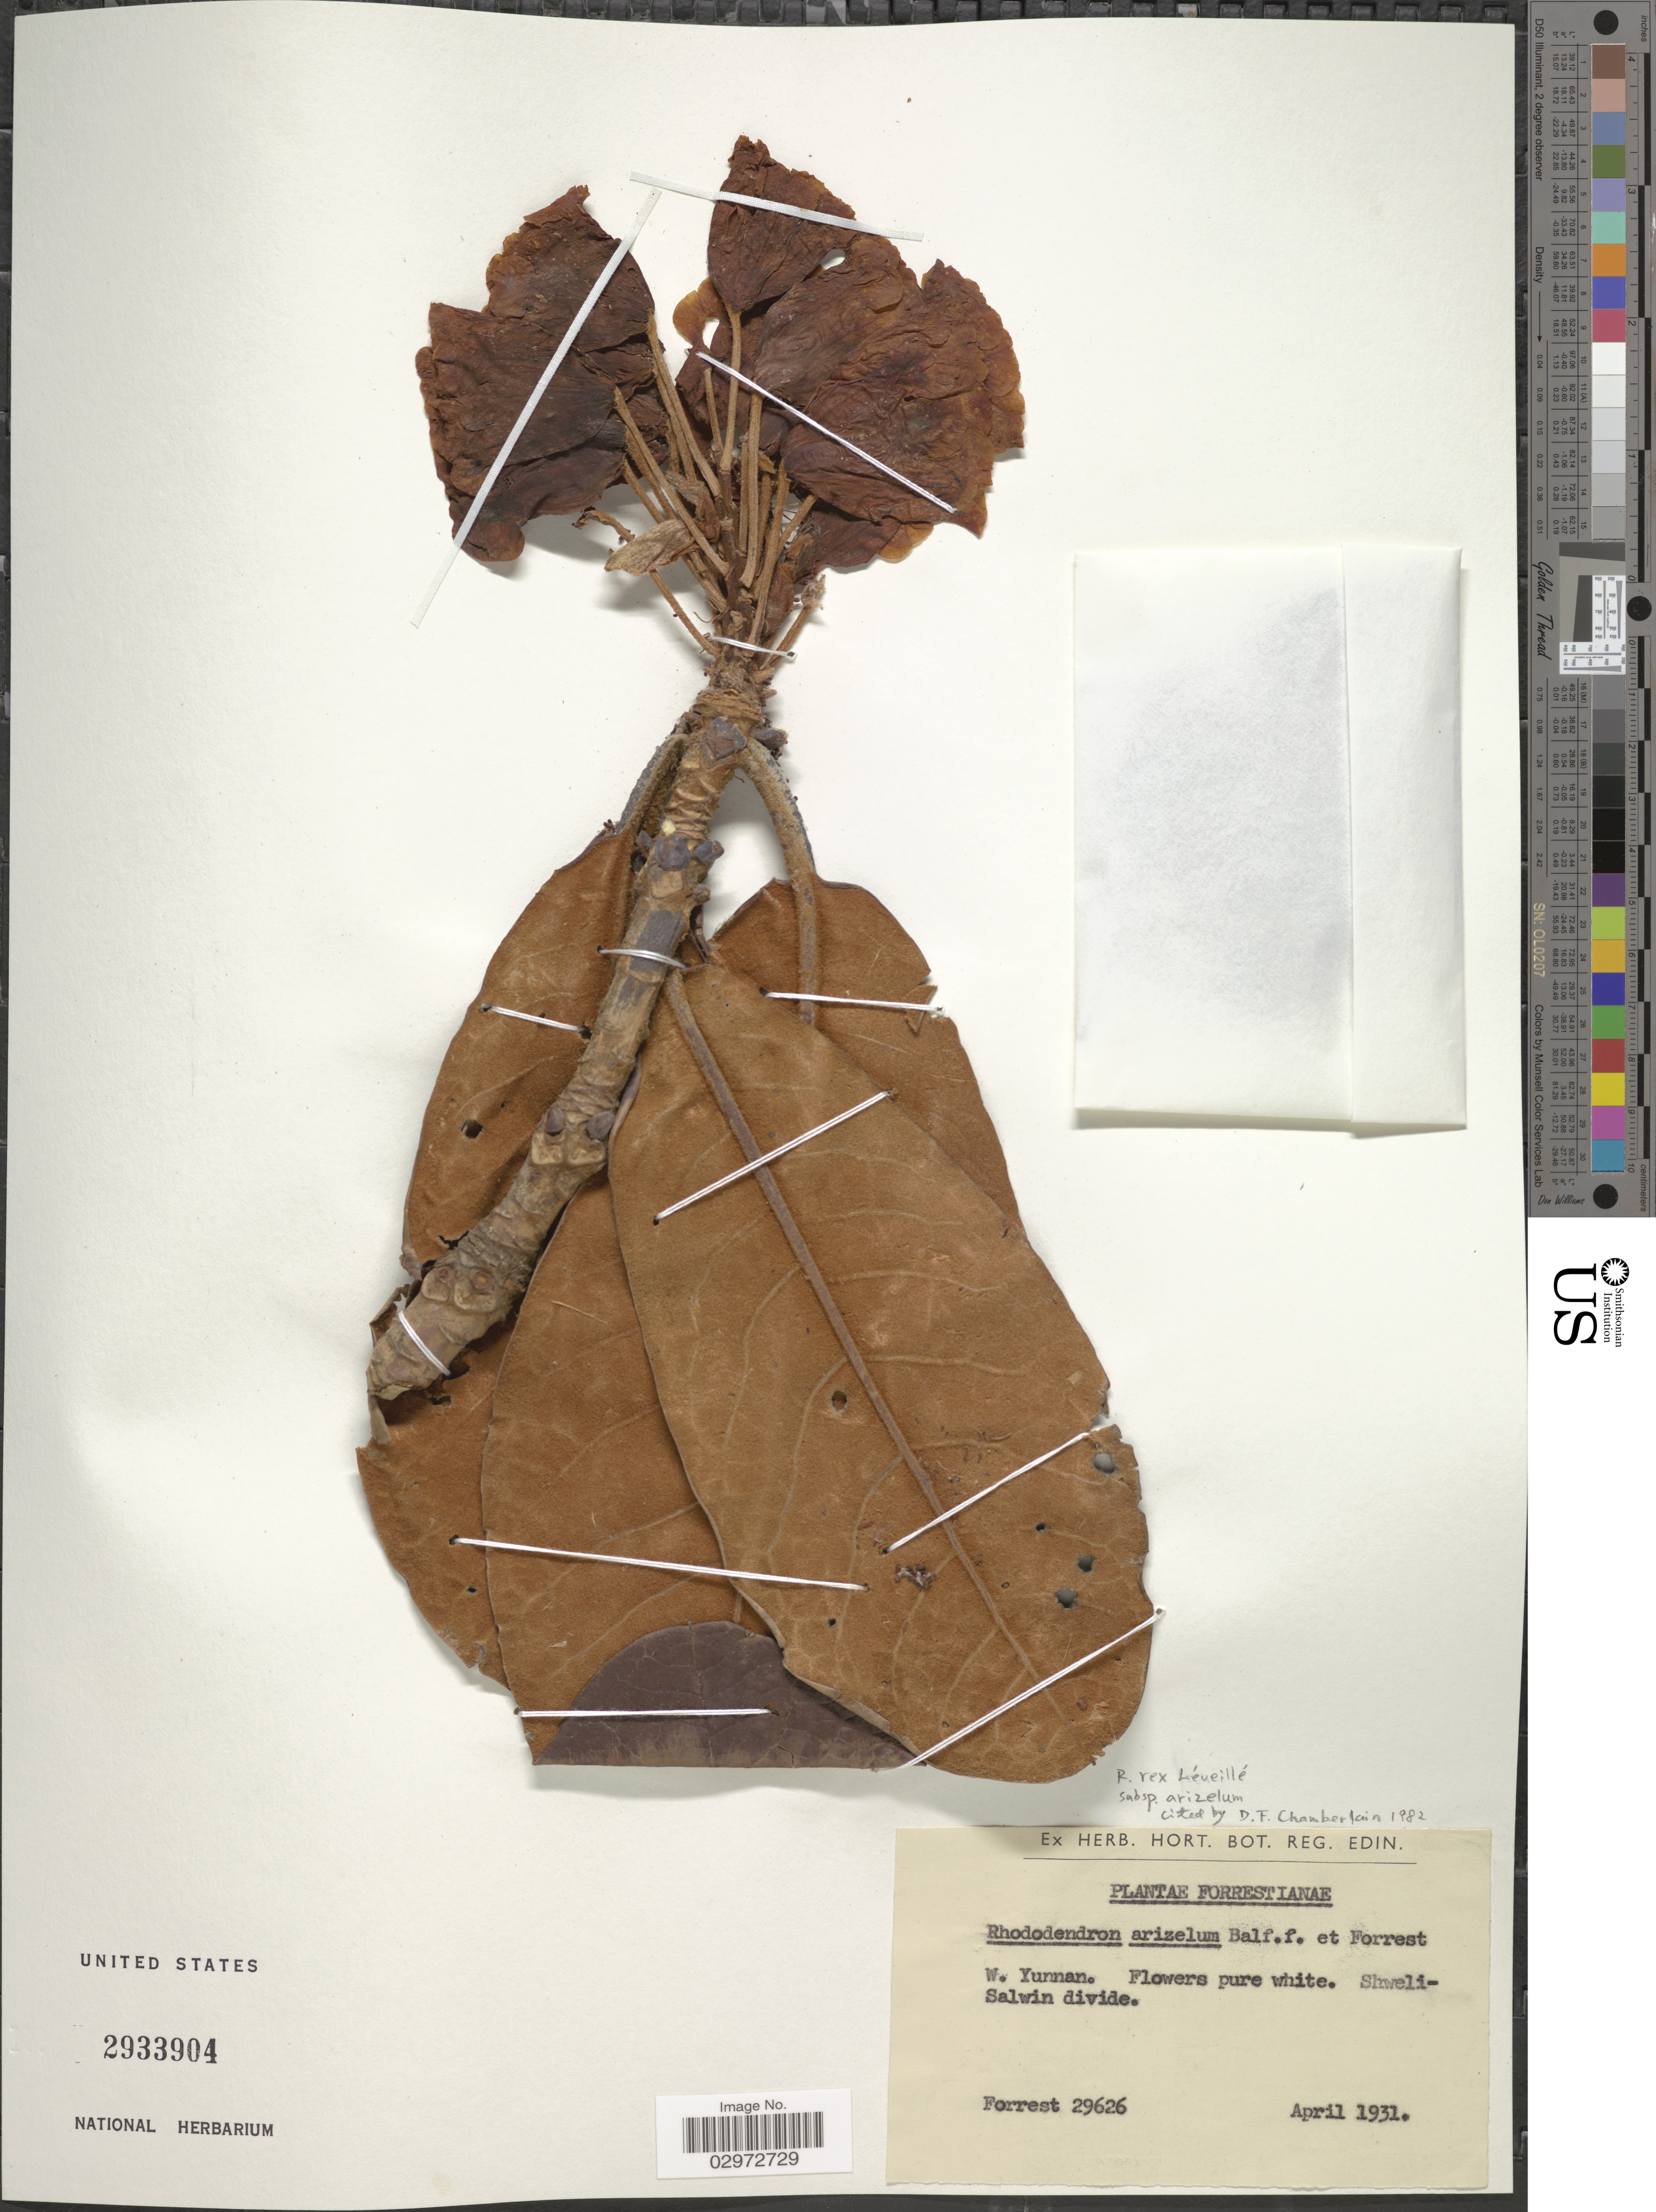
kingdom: Plantae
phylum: Tracheophyta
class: Magnoliopsida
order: Ericales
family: Ericaceae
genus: Rhododendron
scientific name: Rhododendron rex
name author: H. Lév.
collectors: -. Forrest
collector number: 29626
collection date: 1931-04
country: China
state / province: Yunnan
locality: W. Yunnan. Shweli-Salwin divide.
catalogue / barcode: US 2933904